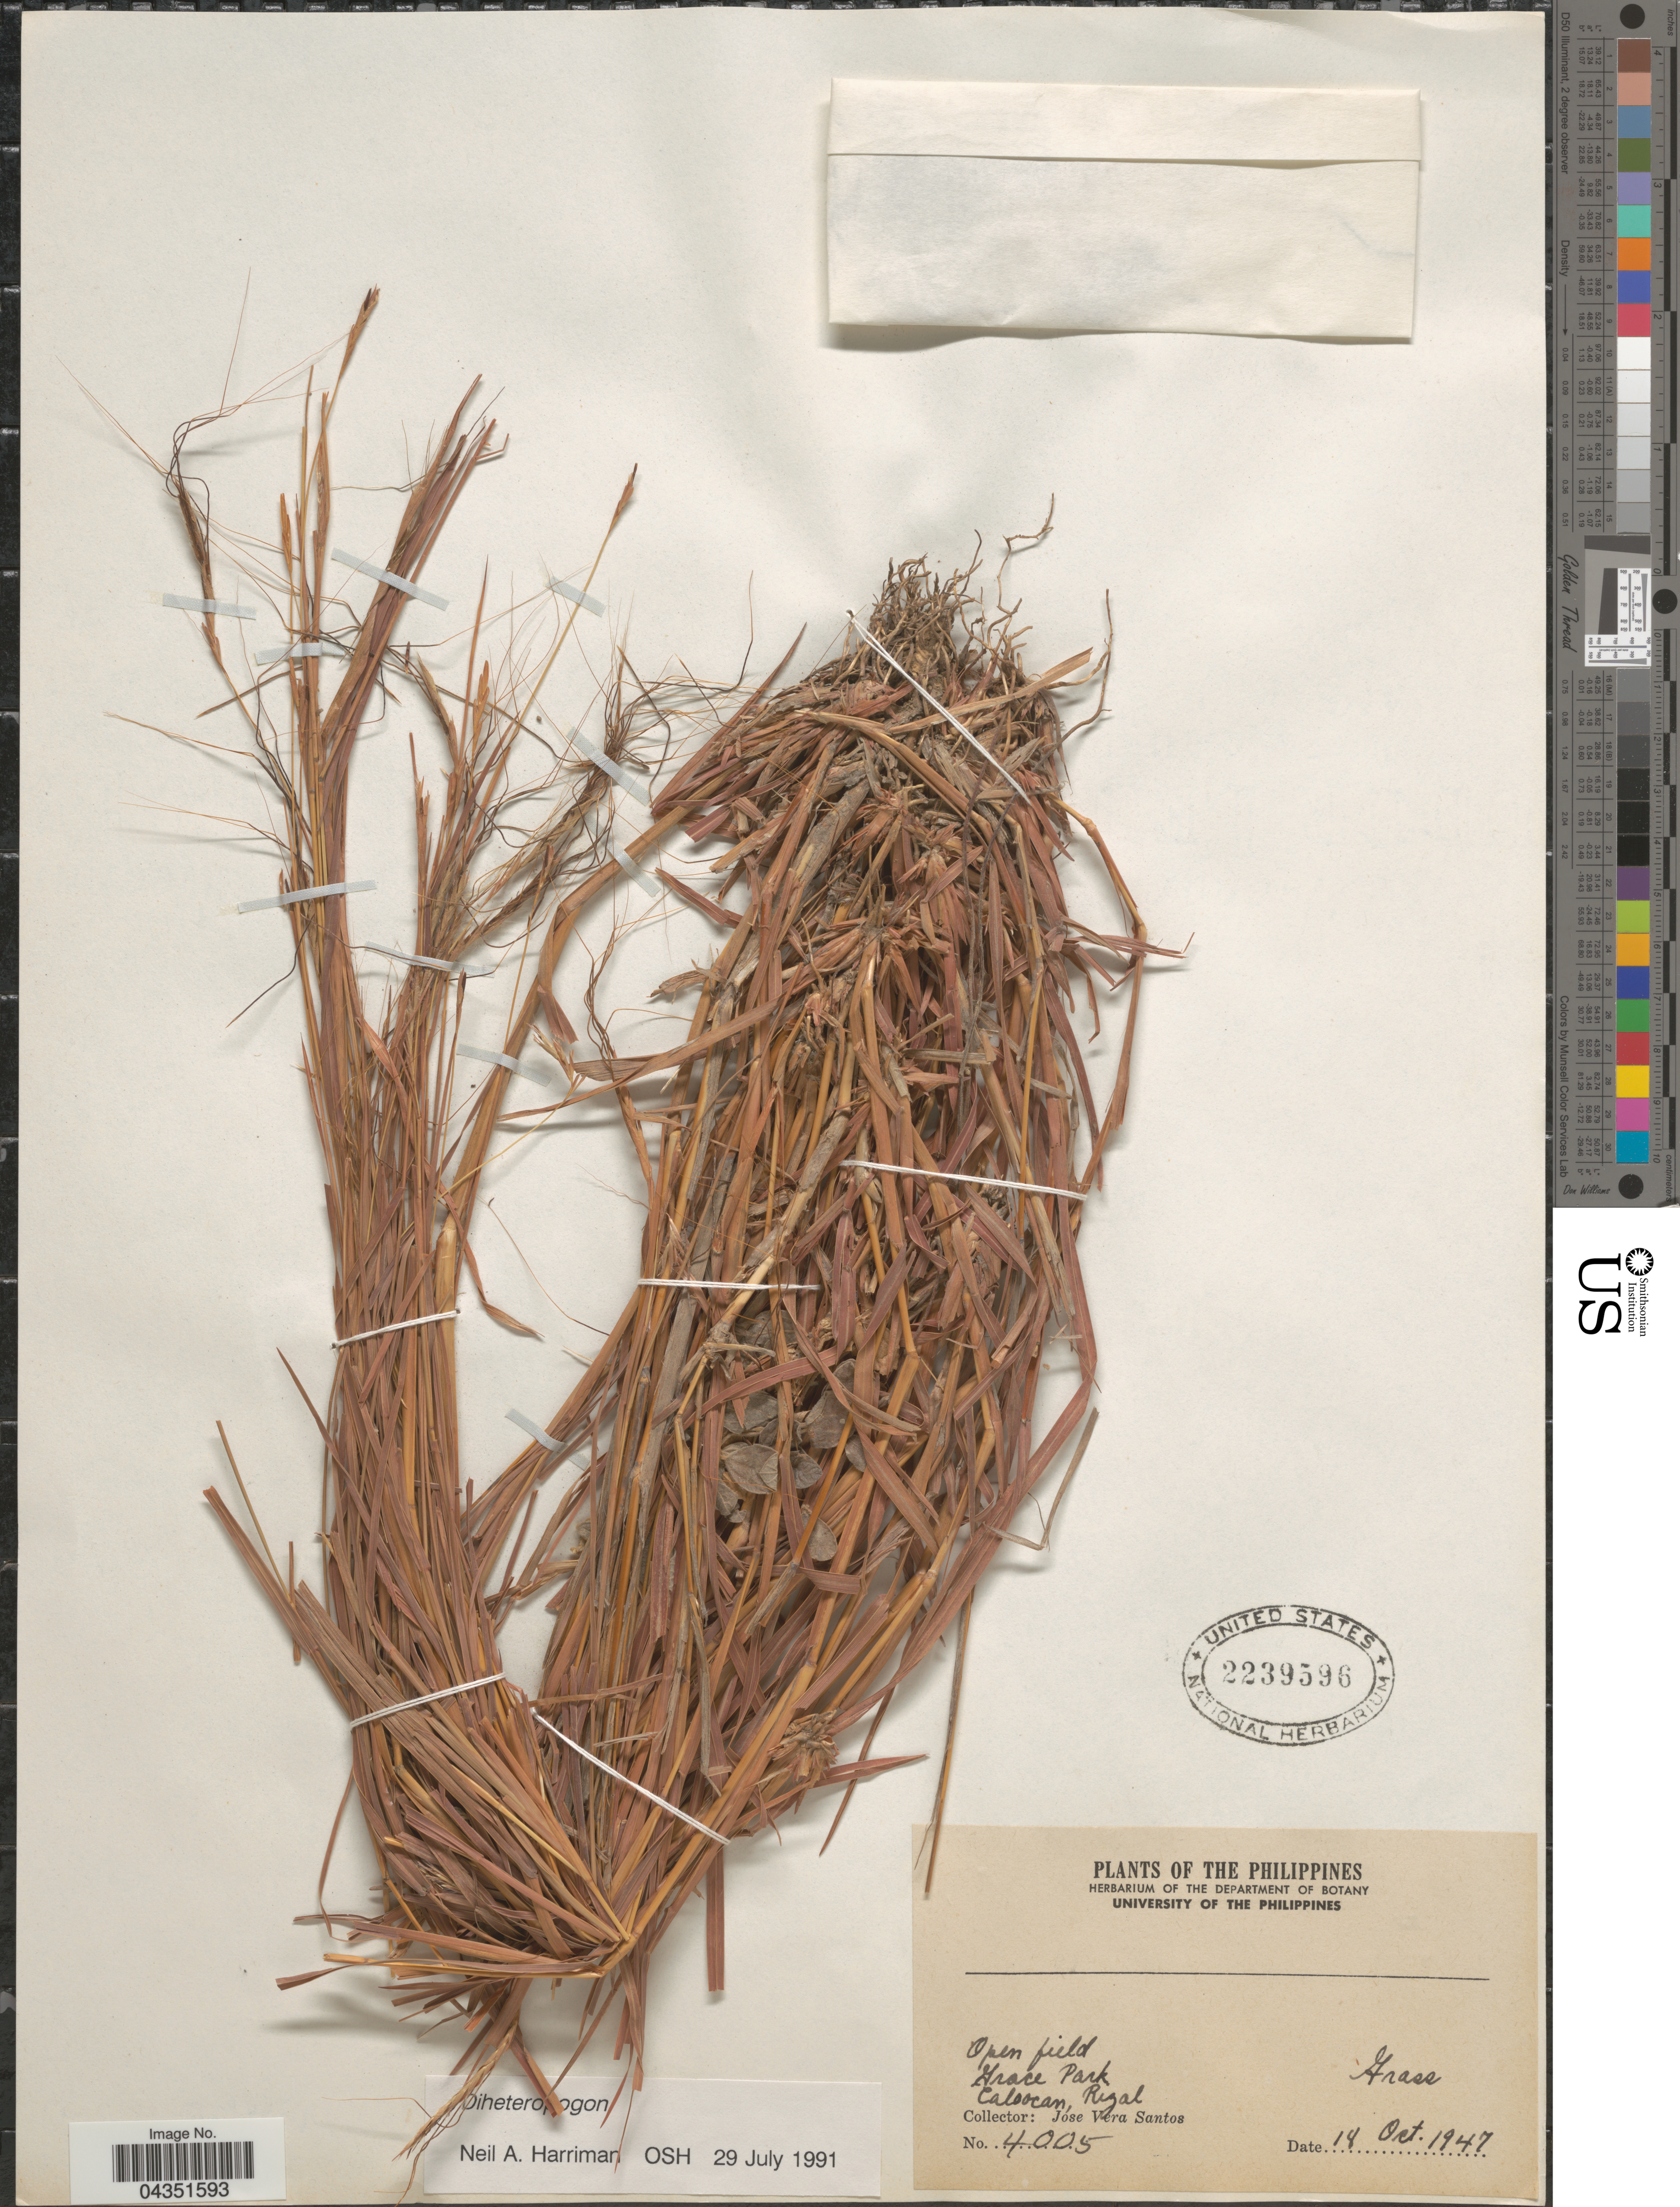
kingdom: Plantae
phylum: Tracheophyta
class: Liliopsida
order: Poales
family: Poaceae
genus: Diheteropogon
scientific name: Diheteropogon sp.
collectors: J. V. Santos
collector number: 4005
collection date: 1947-10-18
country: Philippines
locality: Grace Park. Caloocan, Rizal.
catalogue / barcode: US 2239596